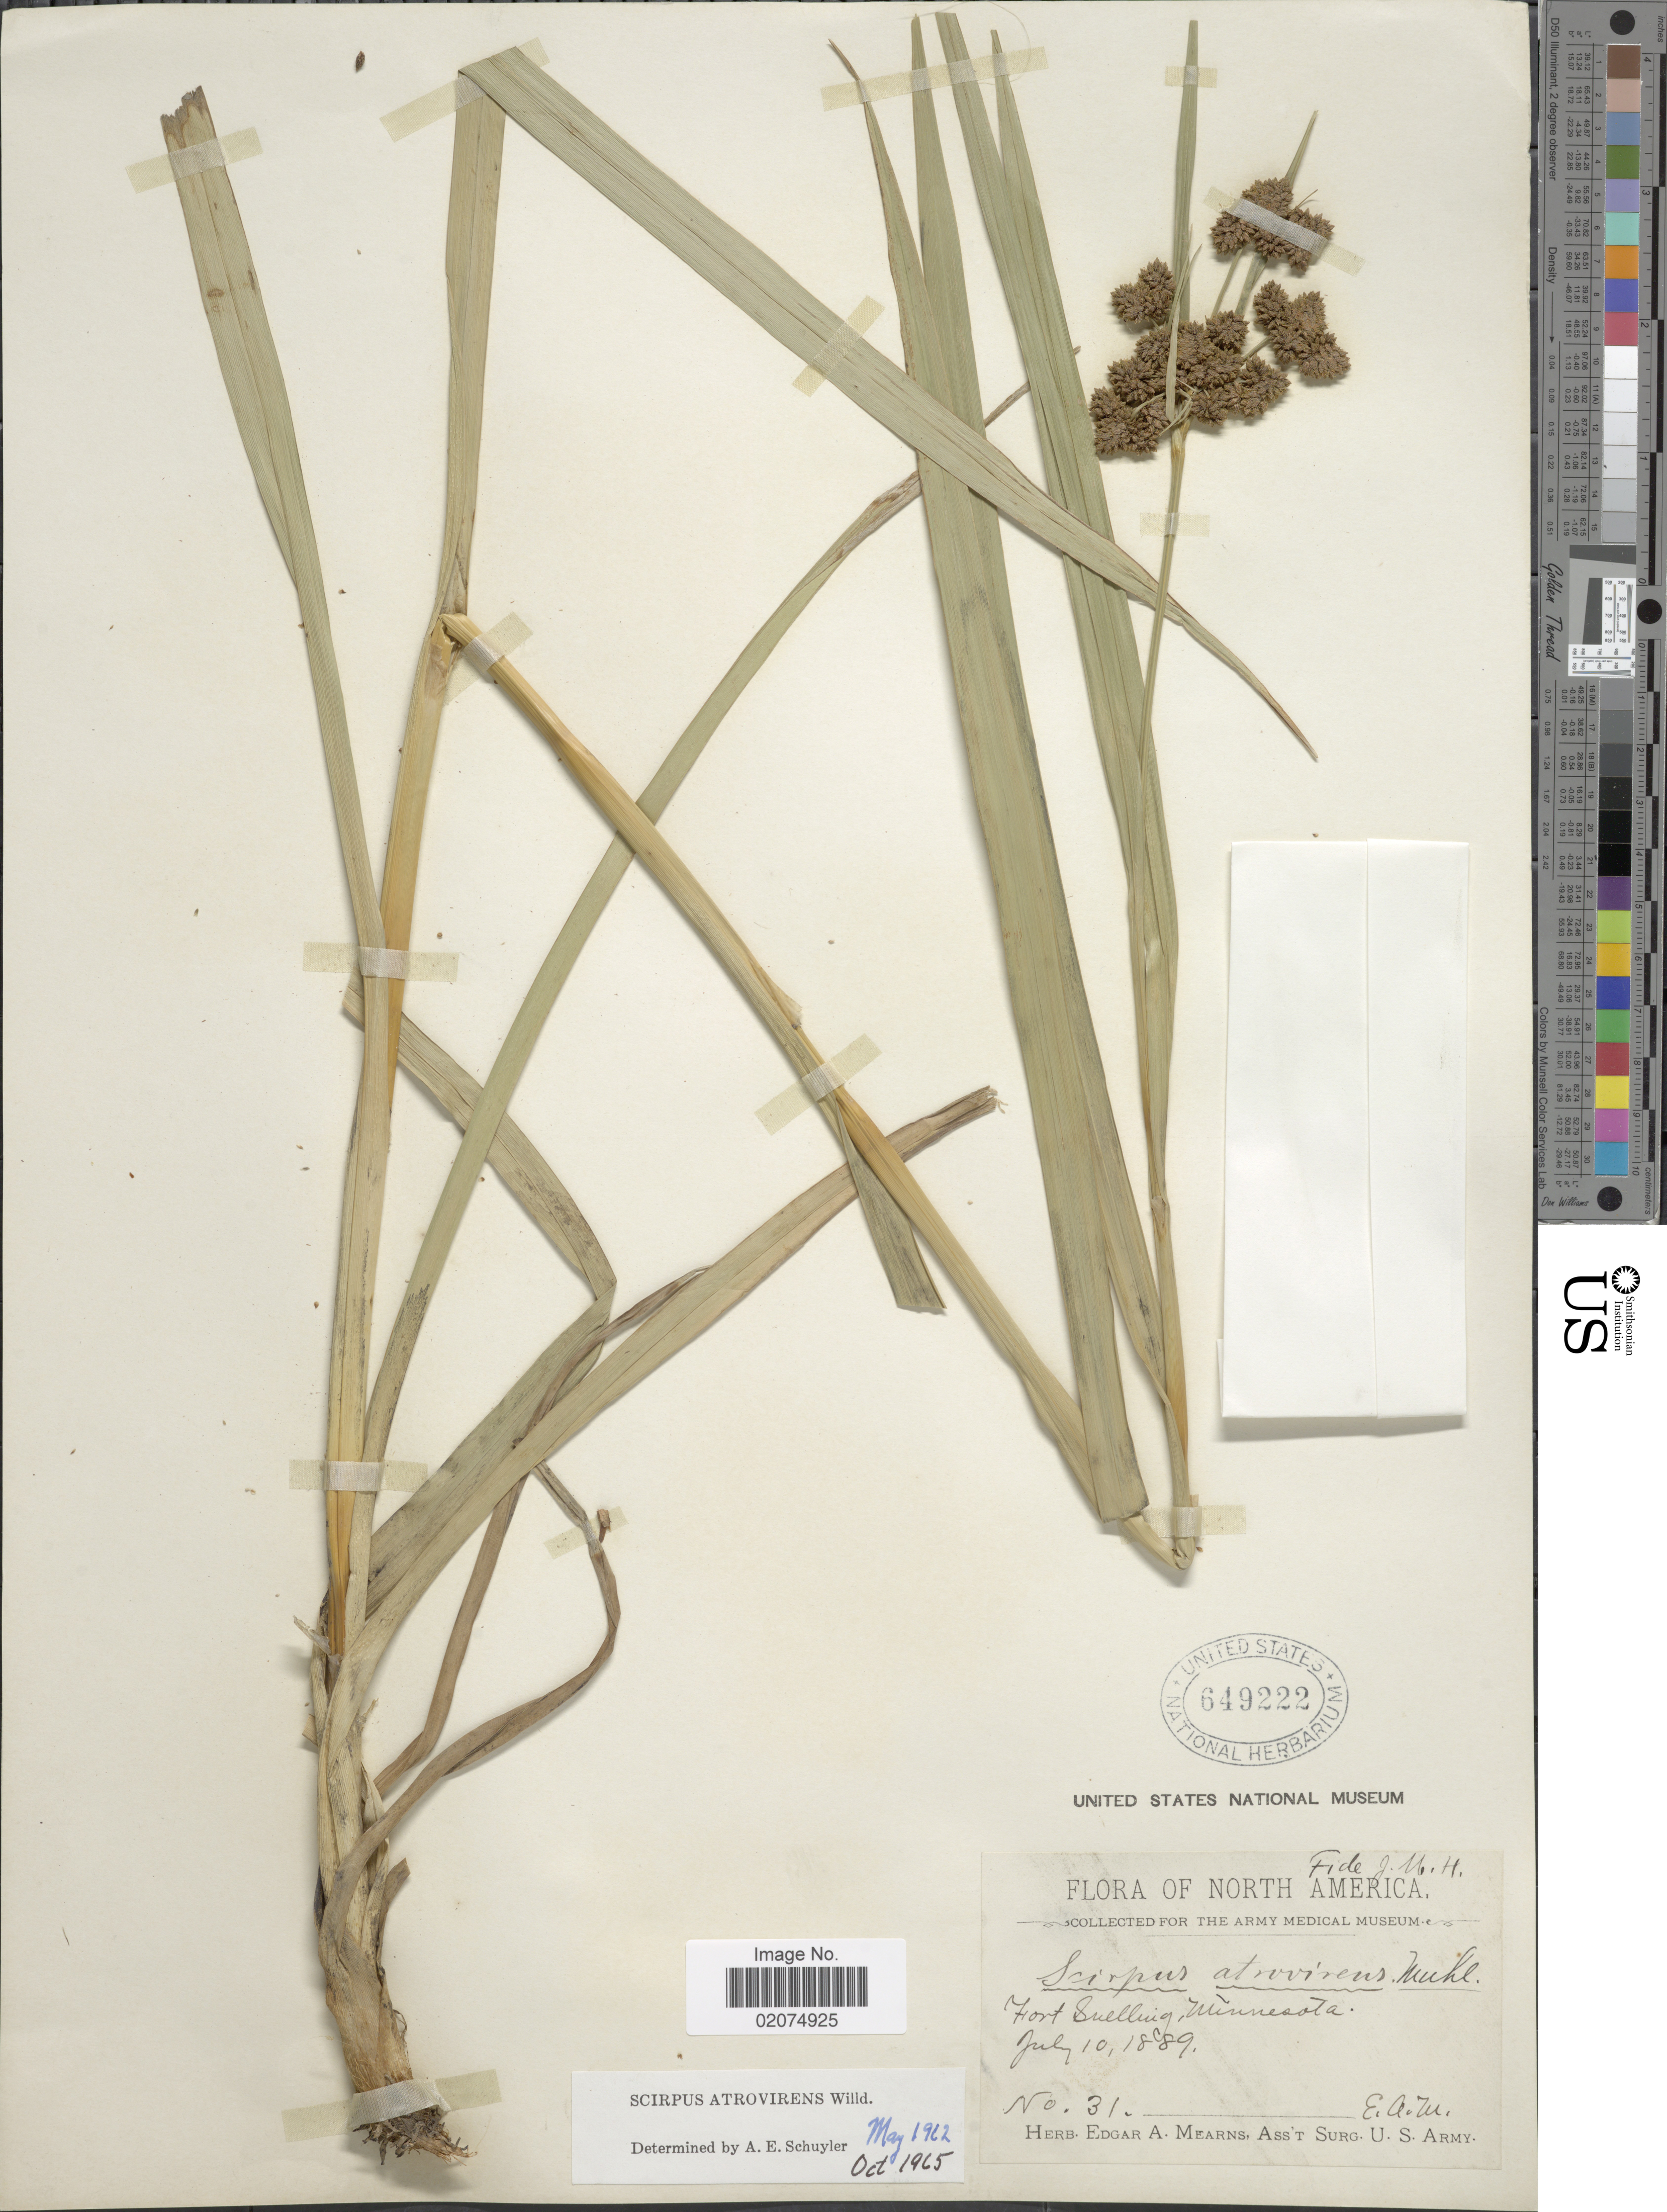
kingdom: Plantae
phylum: Tracheophyta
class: Liliopsida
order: Poales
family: Cyperaceae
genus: Scirpus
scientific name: Scirpus atrovirens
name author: Willd.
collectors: E. A. Mearns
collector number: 31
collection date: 1889-07-10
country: United States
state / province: Minnesota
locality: Fort Snelling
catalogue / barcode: US 649222